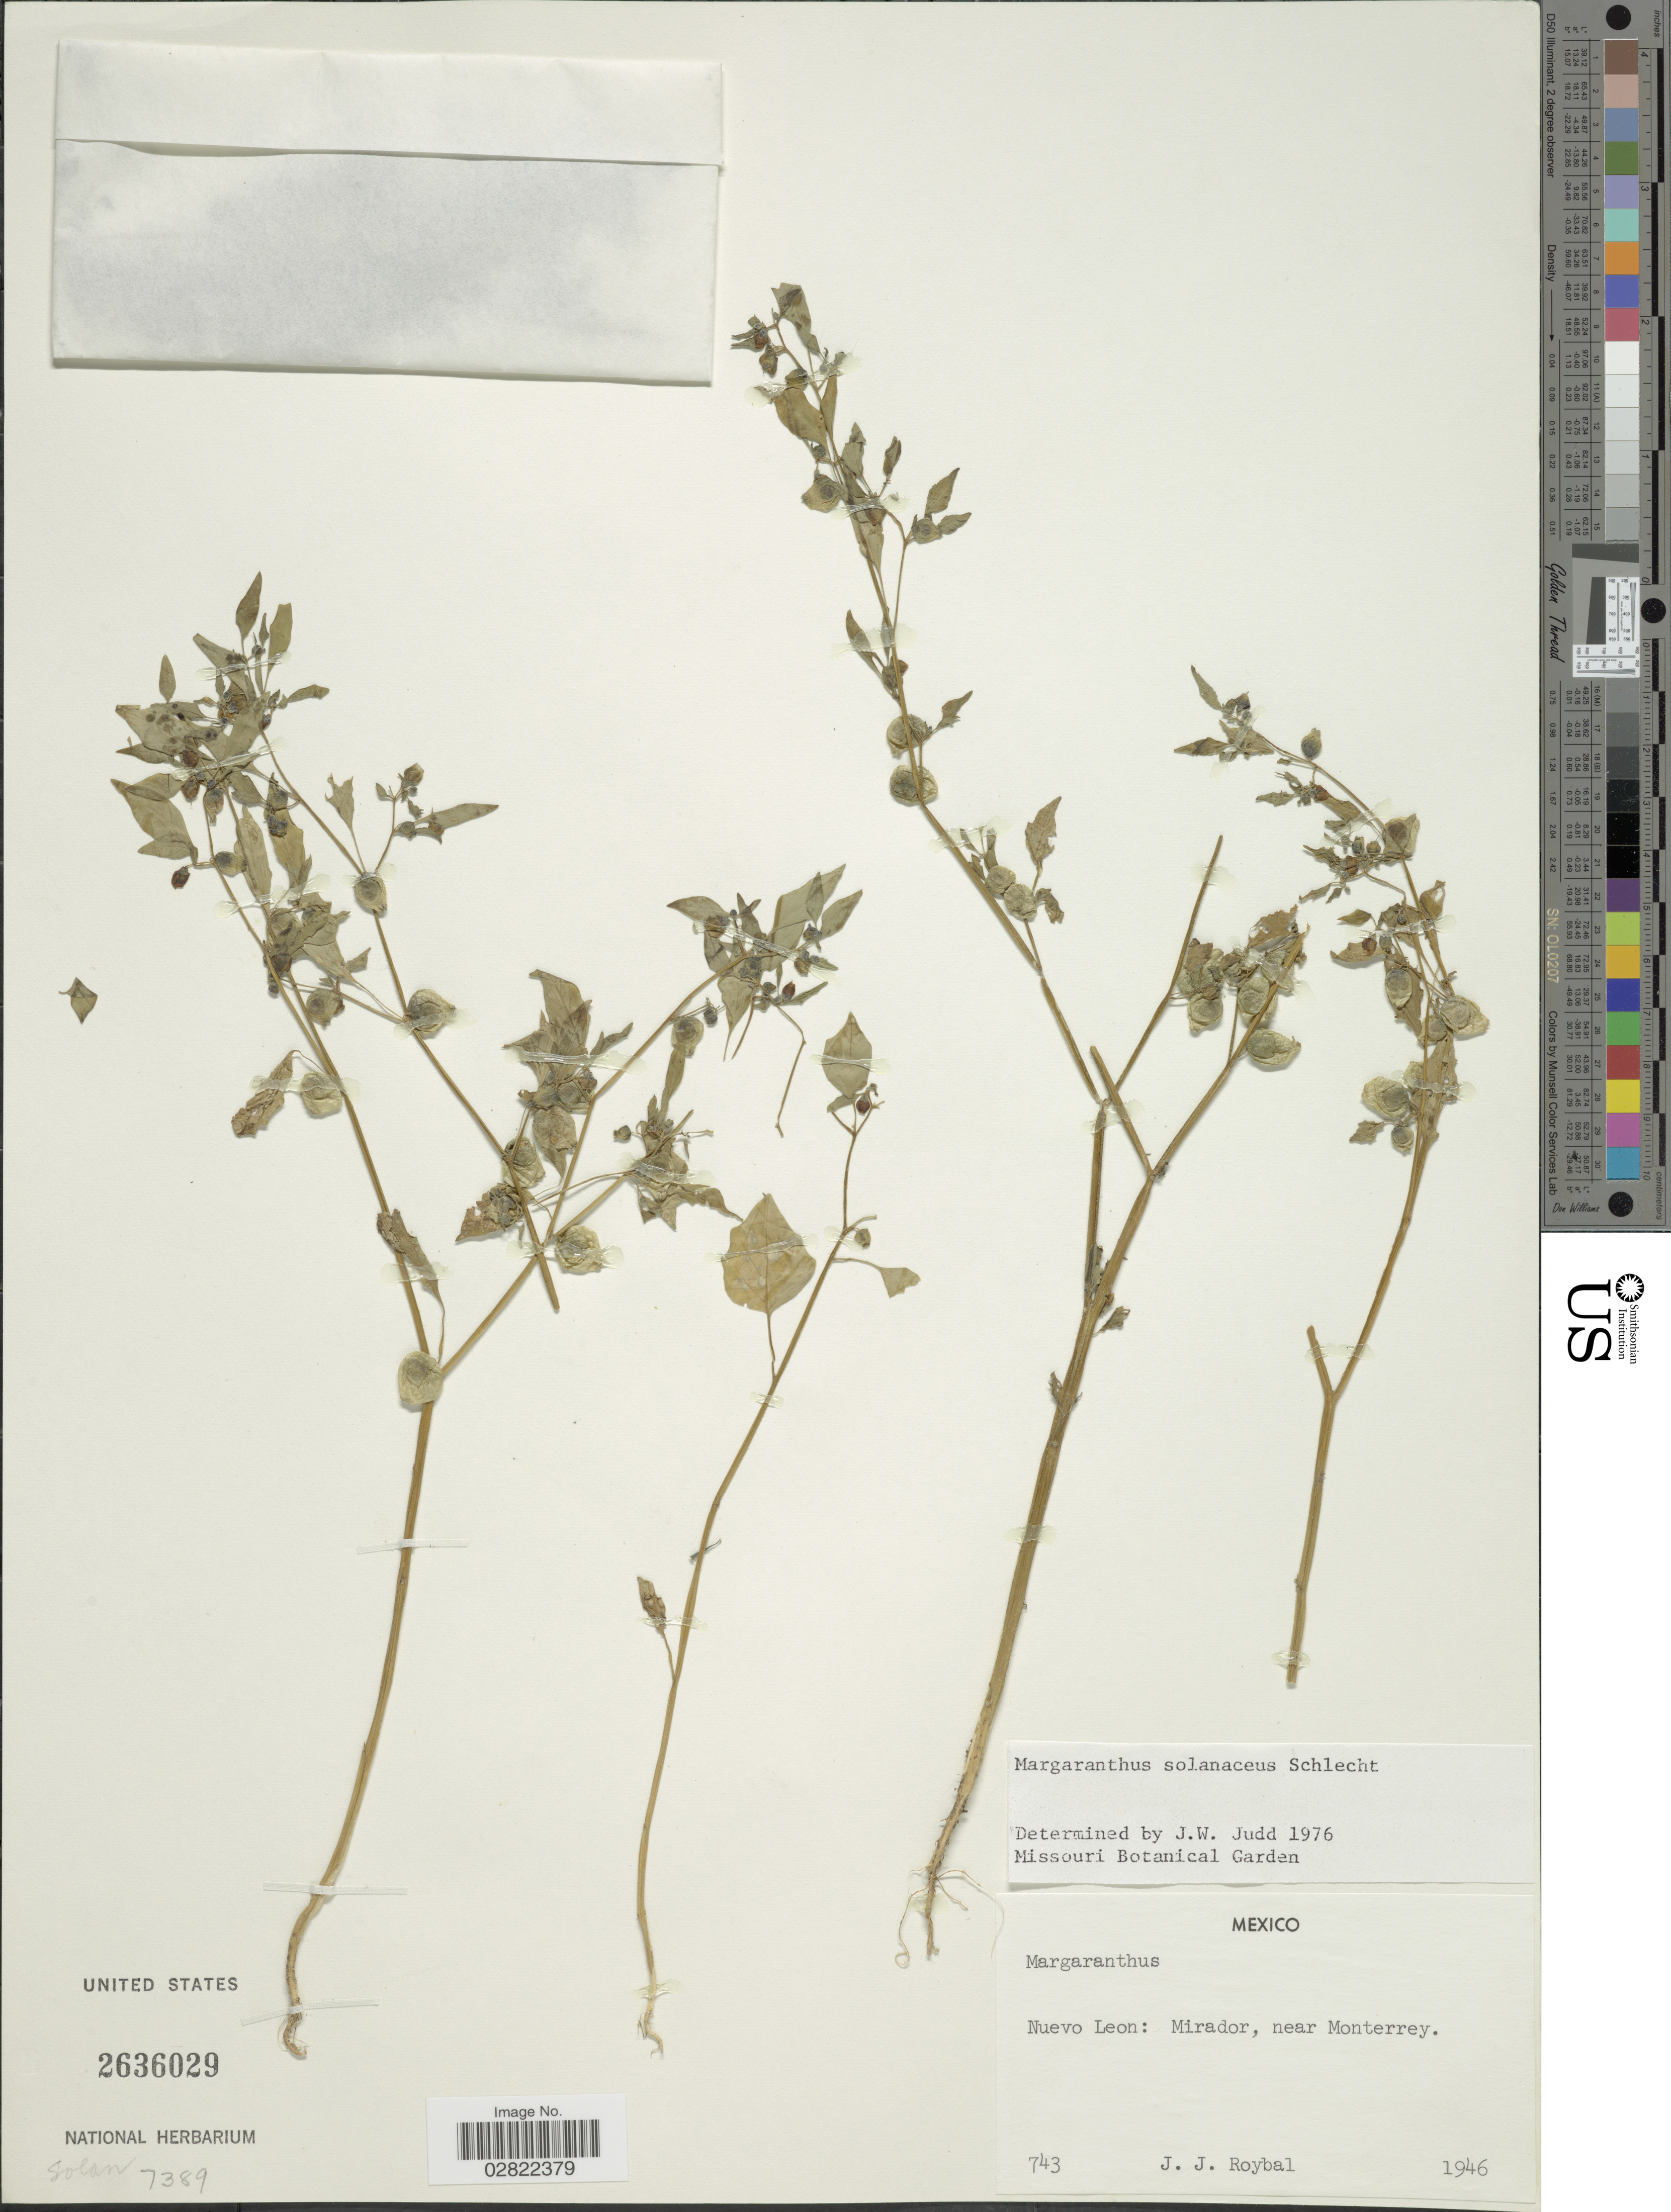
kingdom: Plantae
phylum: Tracheophyta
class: Magnoliopsida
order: Solanales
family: Solanaceae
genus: Margaranthus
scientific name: Margaranthus solanaceus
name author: Schltdl.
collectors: J. J. Roybal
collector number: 743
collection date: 1946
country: Mexico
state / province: Nuevo León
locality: Mirador, near Monterrey.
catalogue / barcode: US 2636029